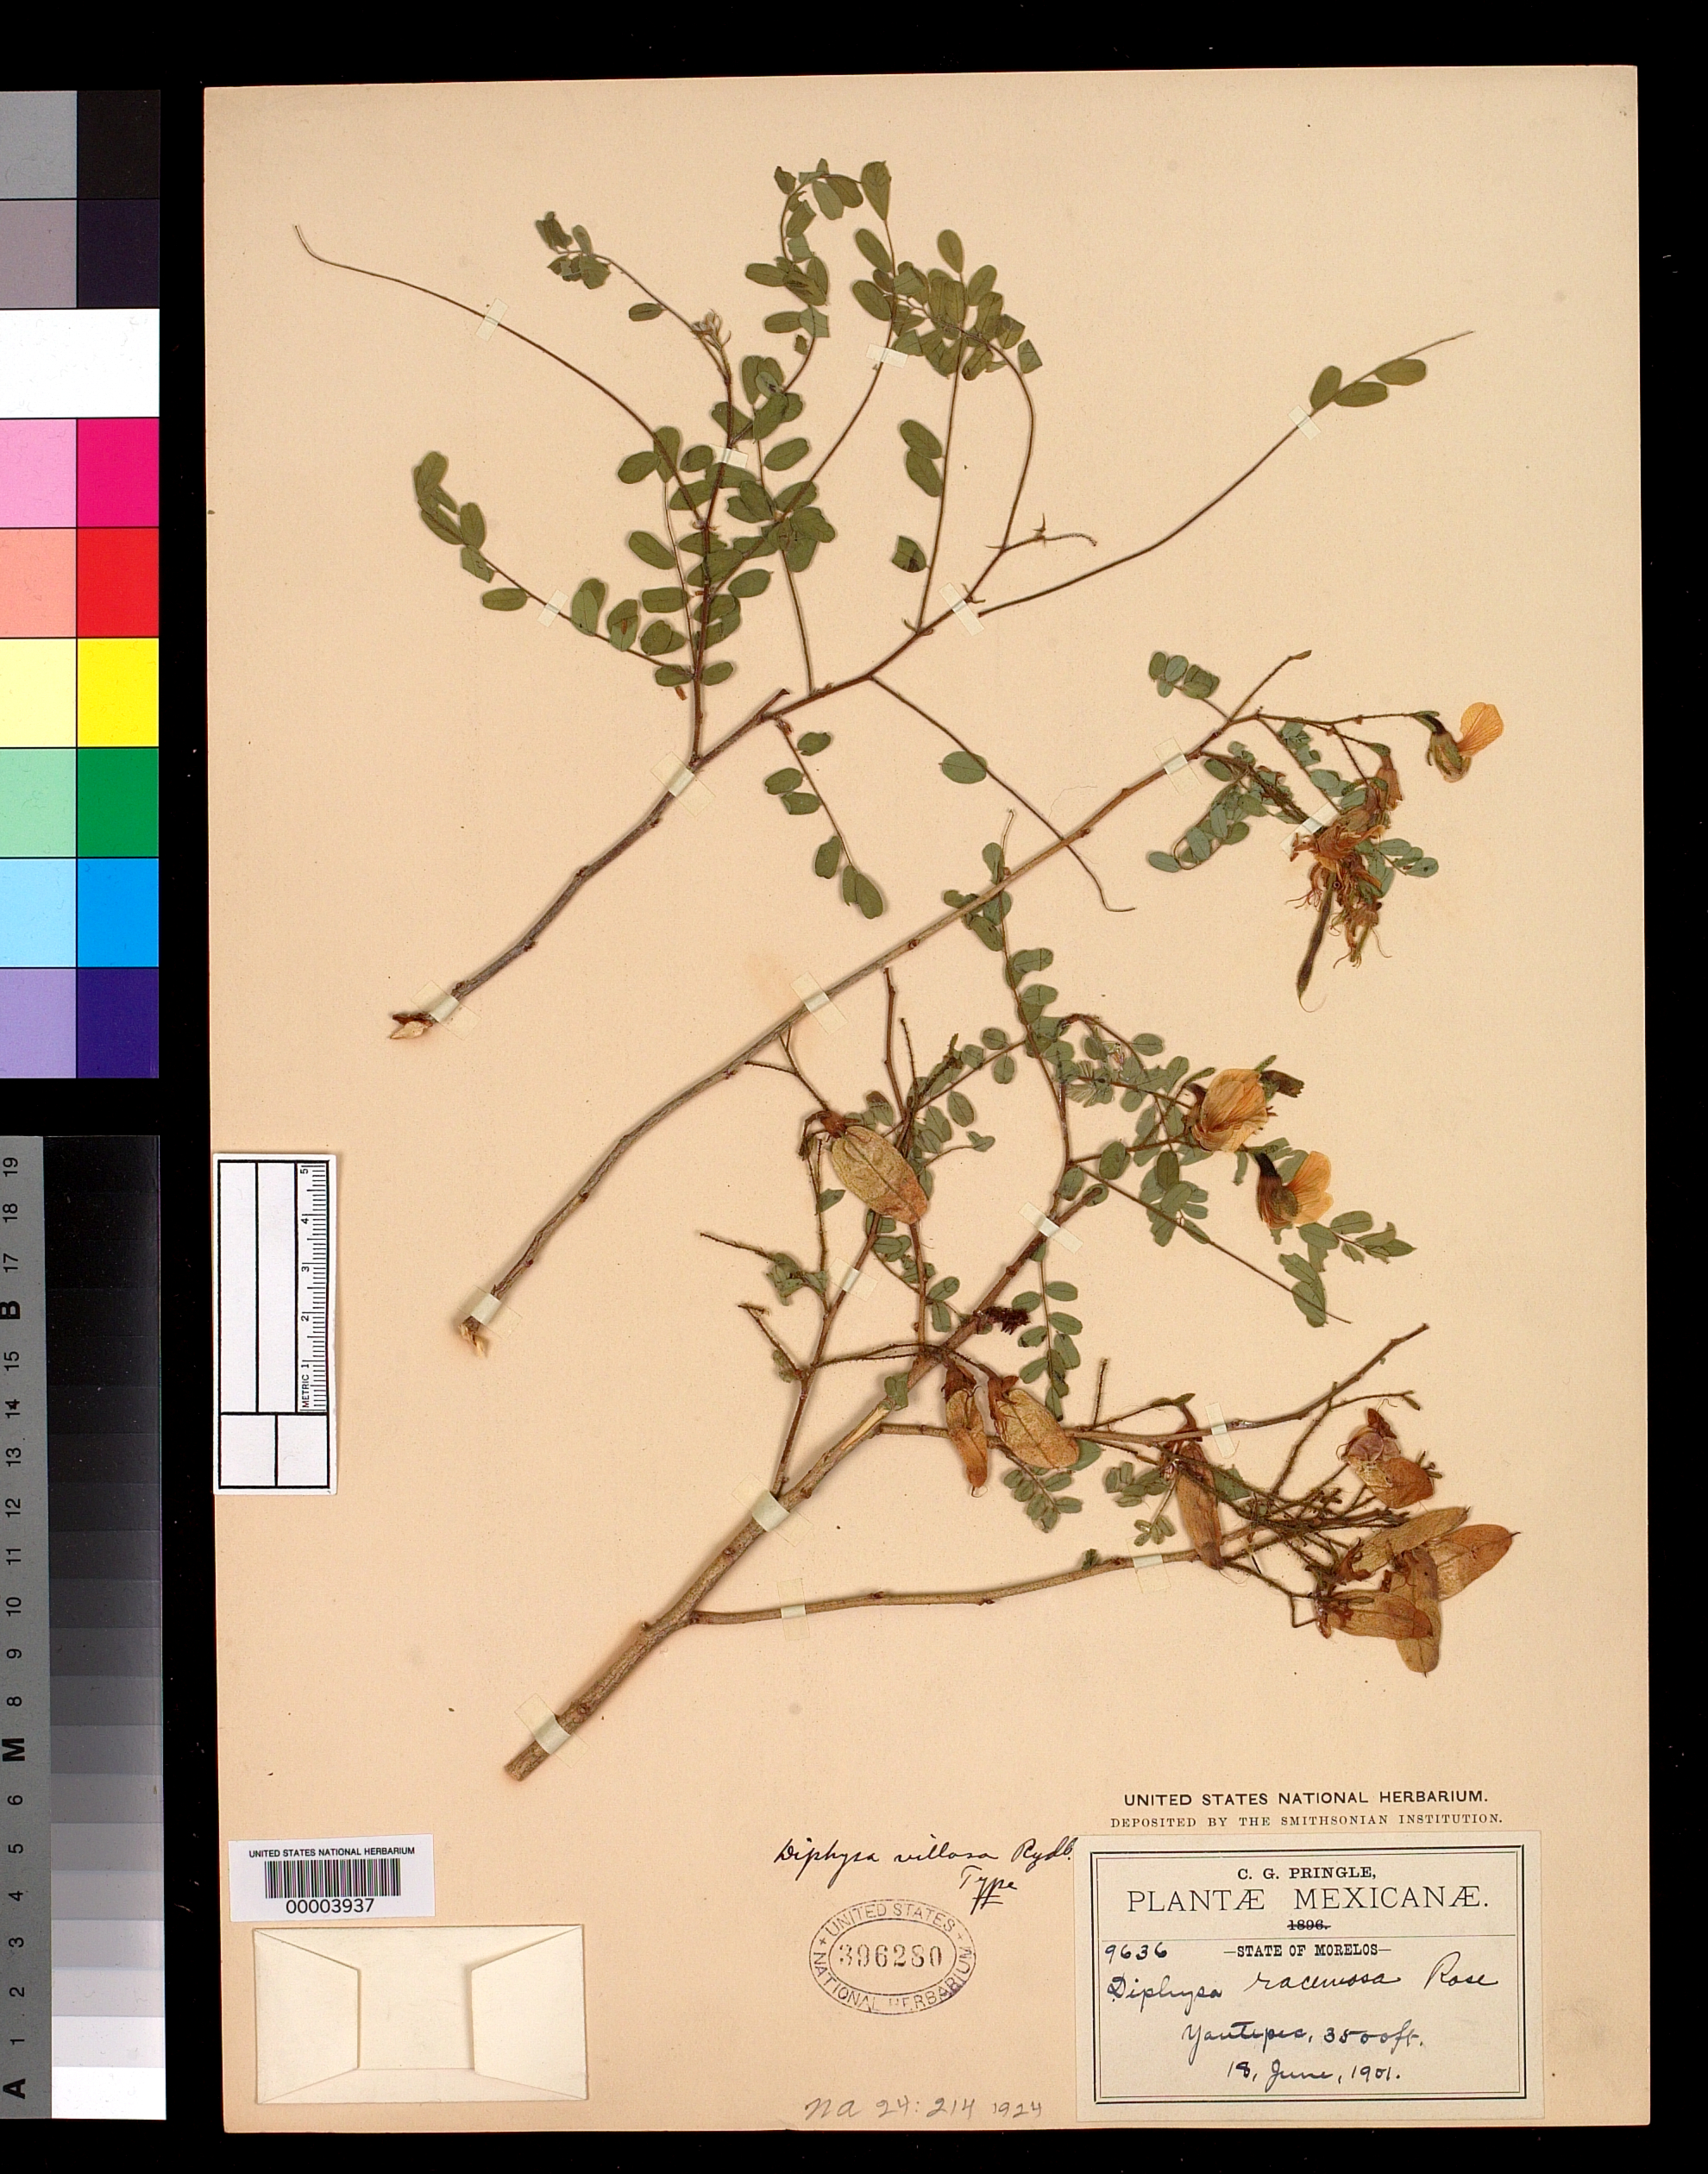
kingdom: Plantae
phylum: Tracheophyta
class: Magnoliopsida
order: Fabales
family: Fabaceae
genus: Diphysa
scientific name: Diphysa villosa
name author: Rydb.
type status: Holotype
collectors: C. G. Pringle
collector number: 9636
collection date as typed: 18 Jun 1901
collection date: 1901-06-18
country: Mexico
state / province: Morelos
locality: Yantepec.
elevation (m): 1067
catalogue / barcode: US 396280